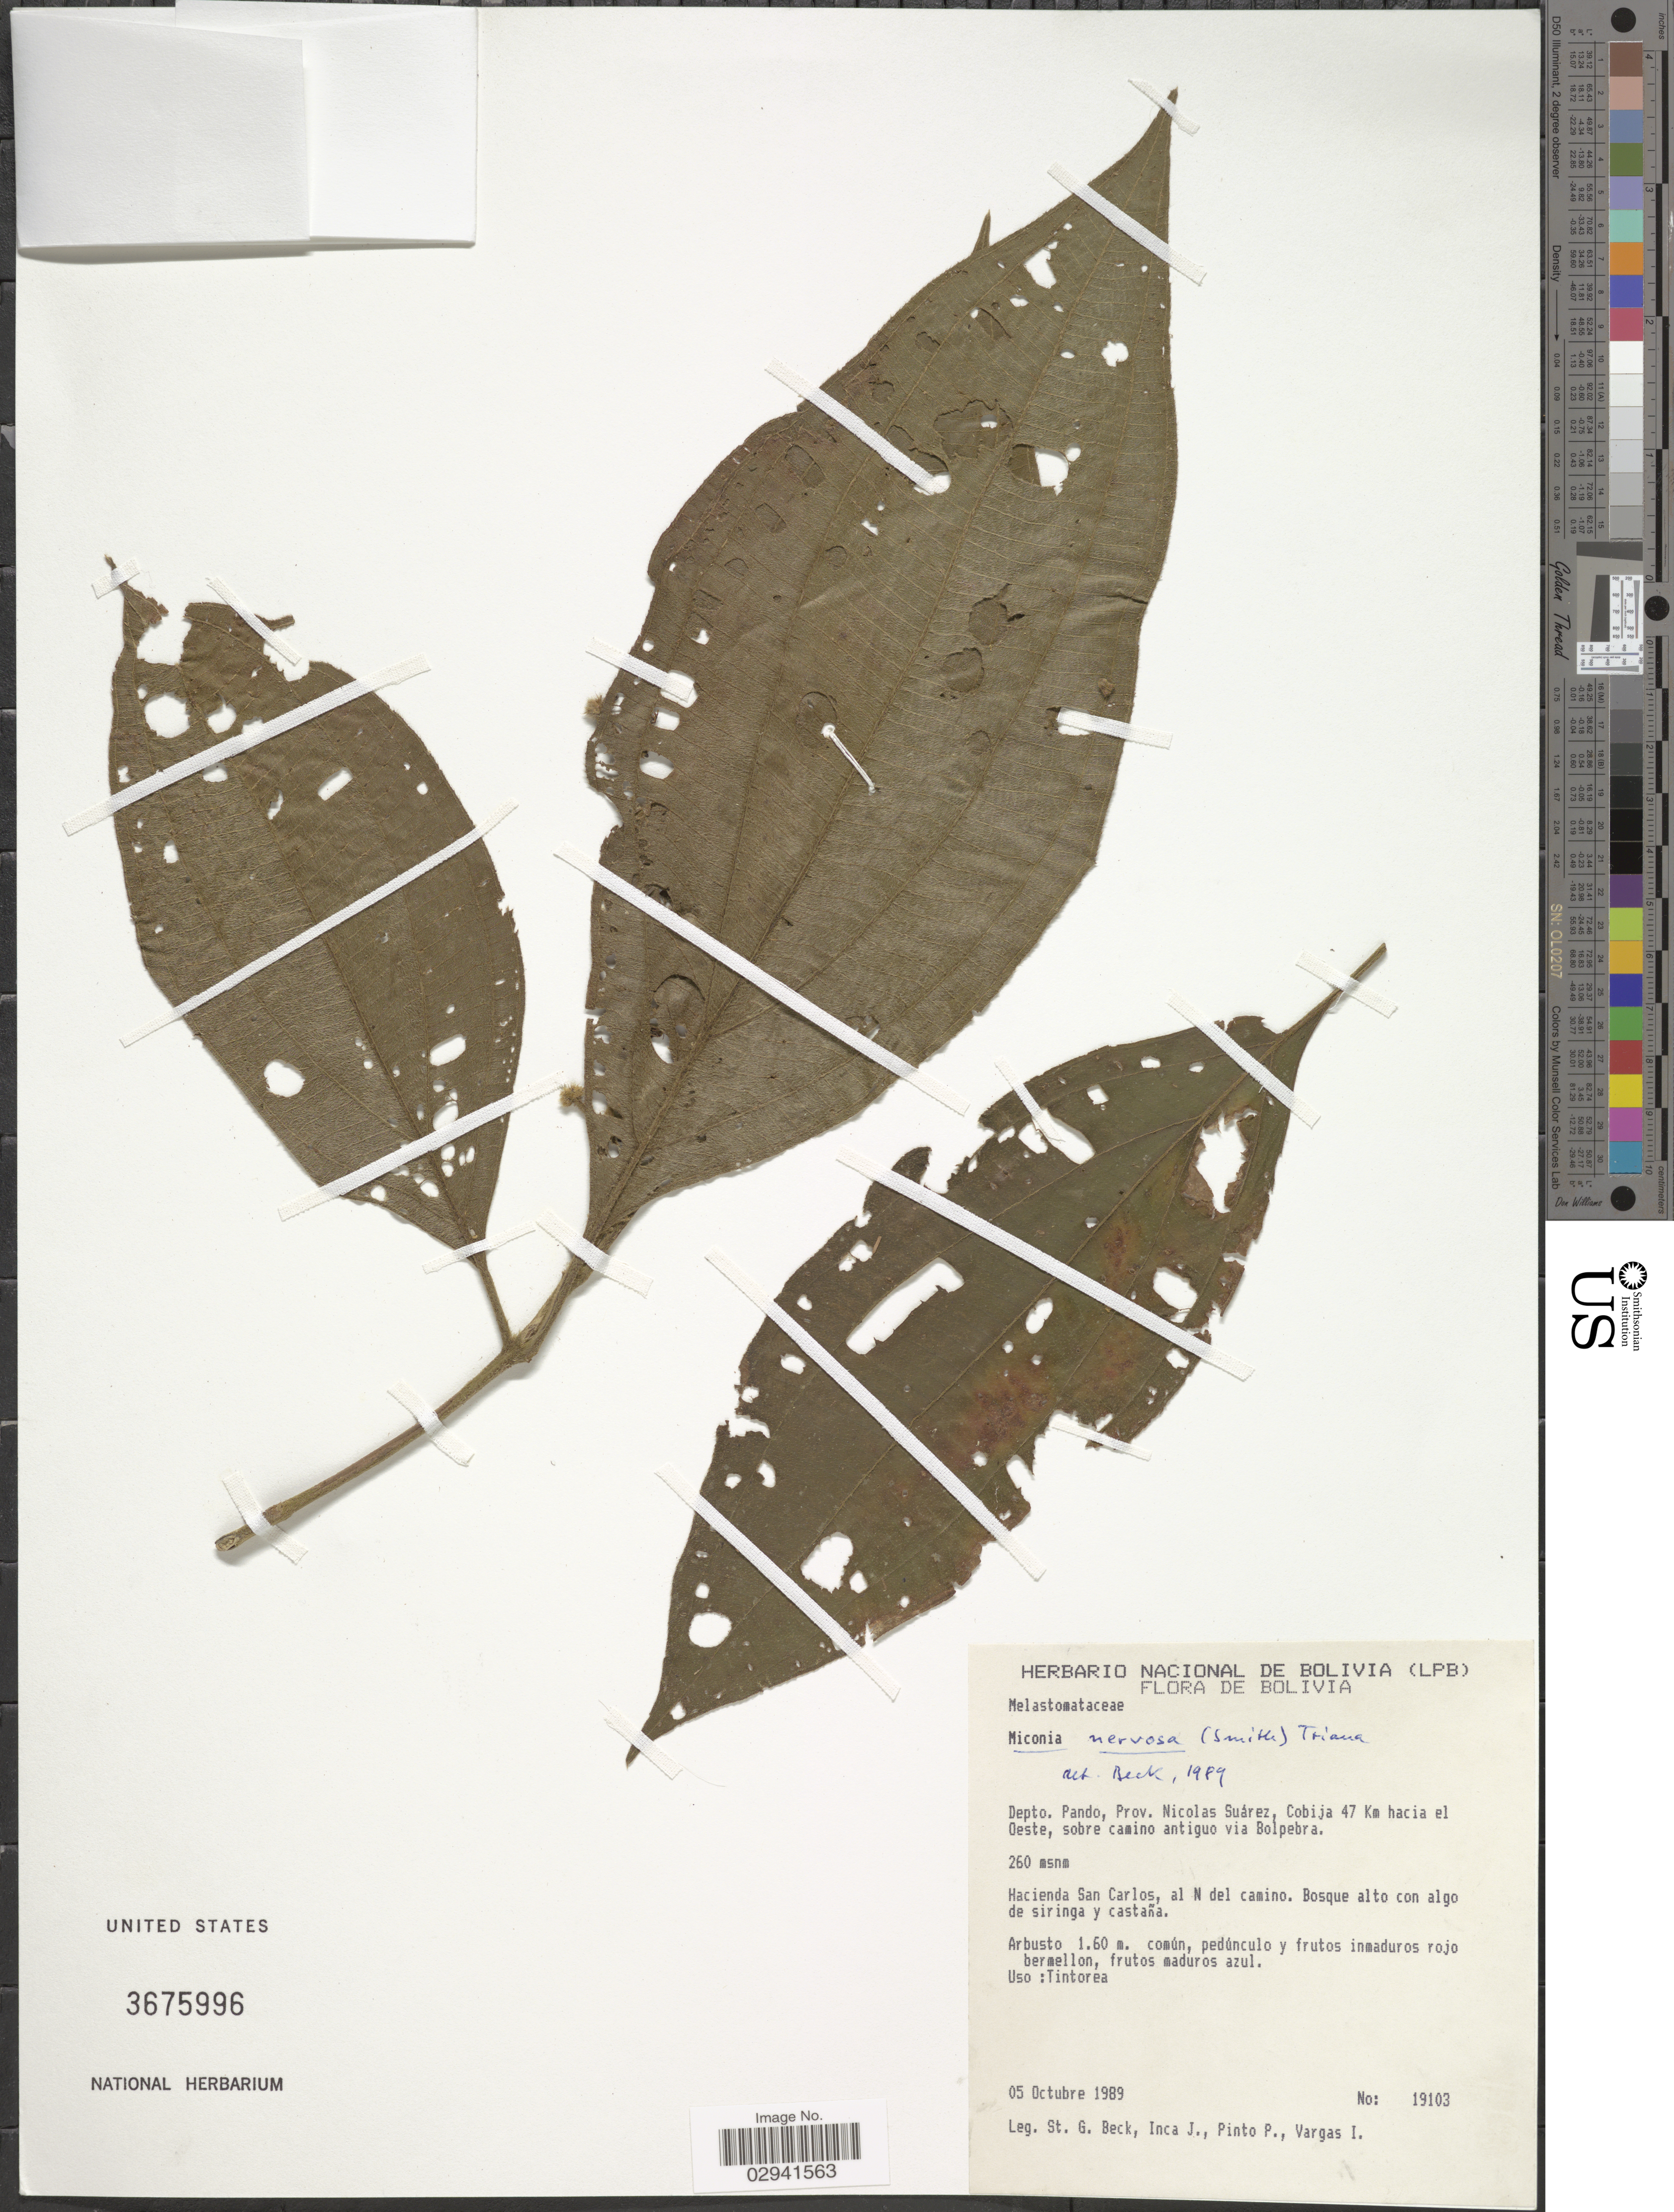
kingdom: Plantae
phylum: Tracheophyta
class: Magnoliopsida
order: Myrtales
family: Melastomataceae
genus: Miconia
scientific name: Miconia nervosa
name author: (Sm.) Triana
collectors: S. G. Beck, J. Inca, P. Pinto & I. Vargas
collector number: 19103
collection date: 1989-10-05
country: Bolivia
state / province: Pando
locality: Depto. Pando, Prov. Nicolas Suárez, Cobija 47 Km hacia el Oeste, sobre camino antiguo via Bolpebra. Hacienda San Carlos, al N del camino.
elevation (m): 260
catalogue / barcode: US 3675996